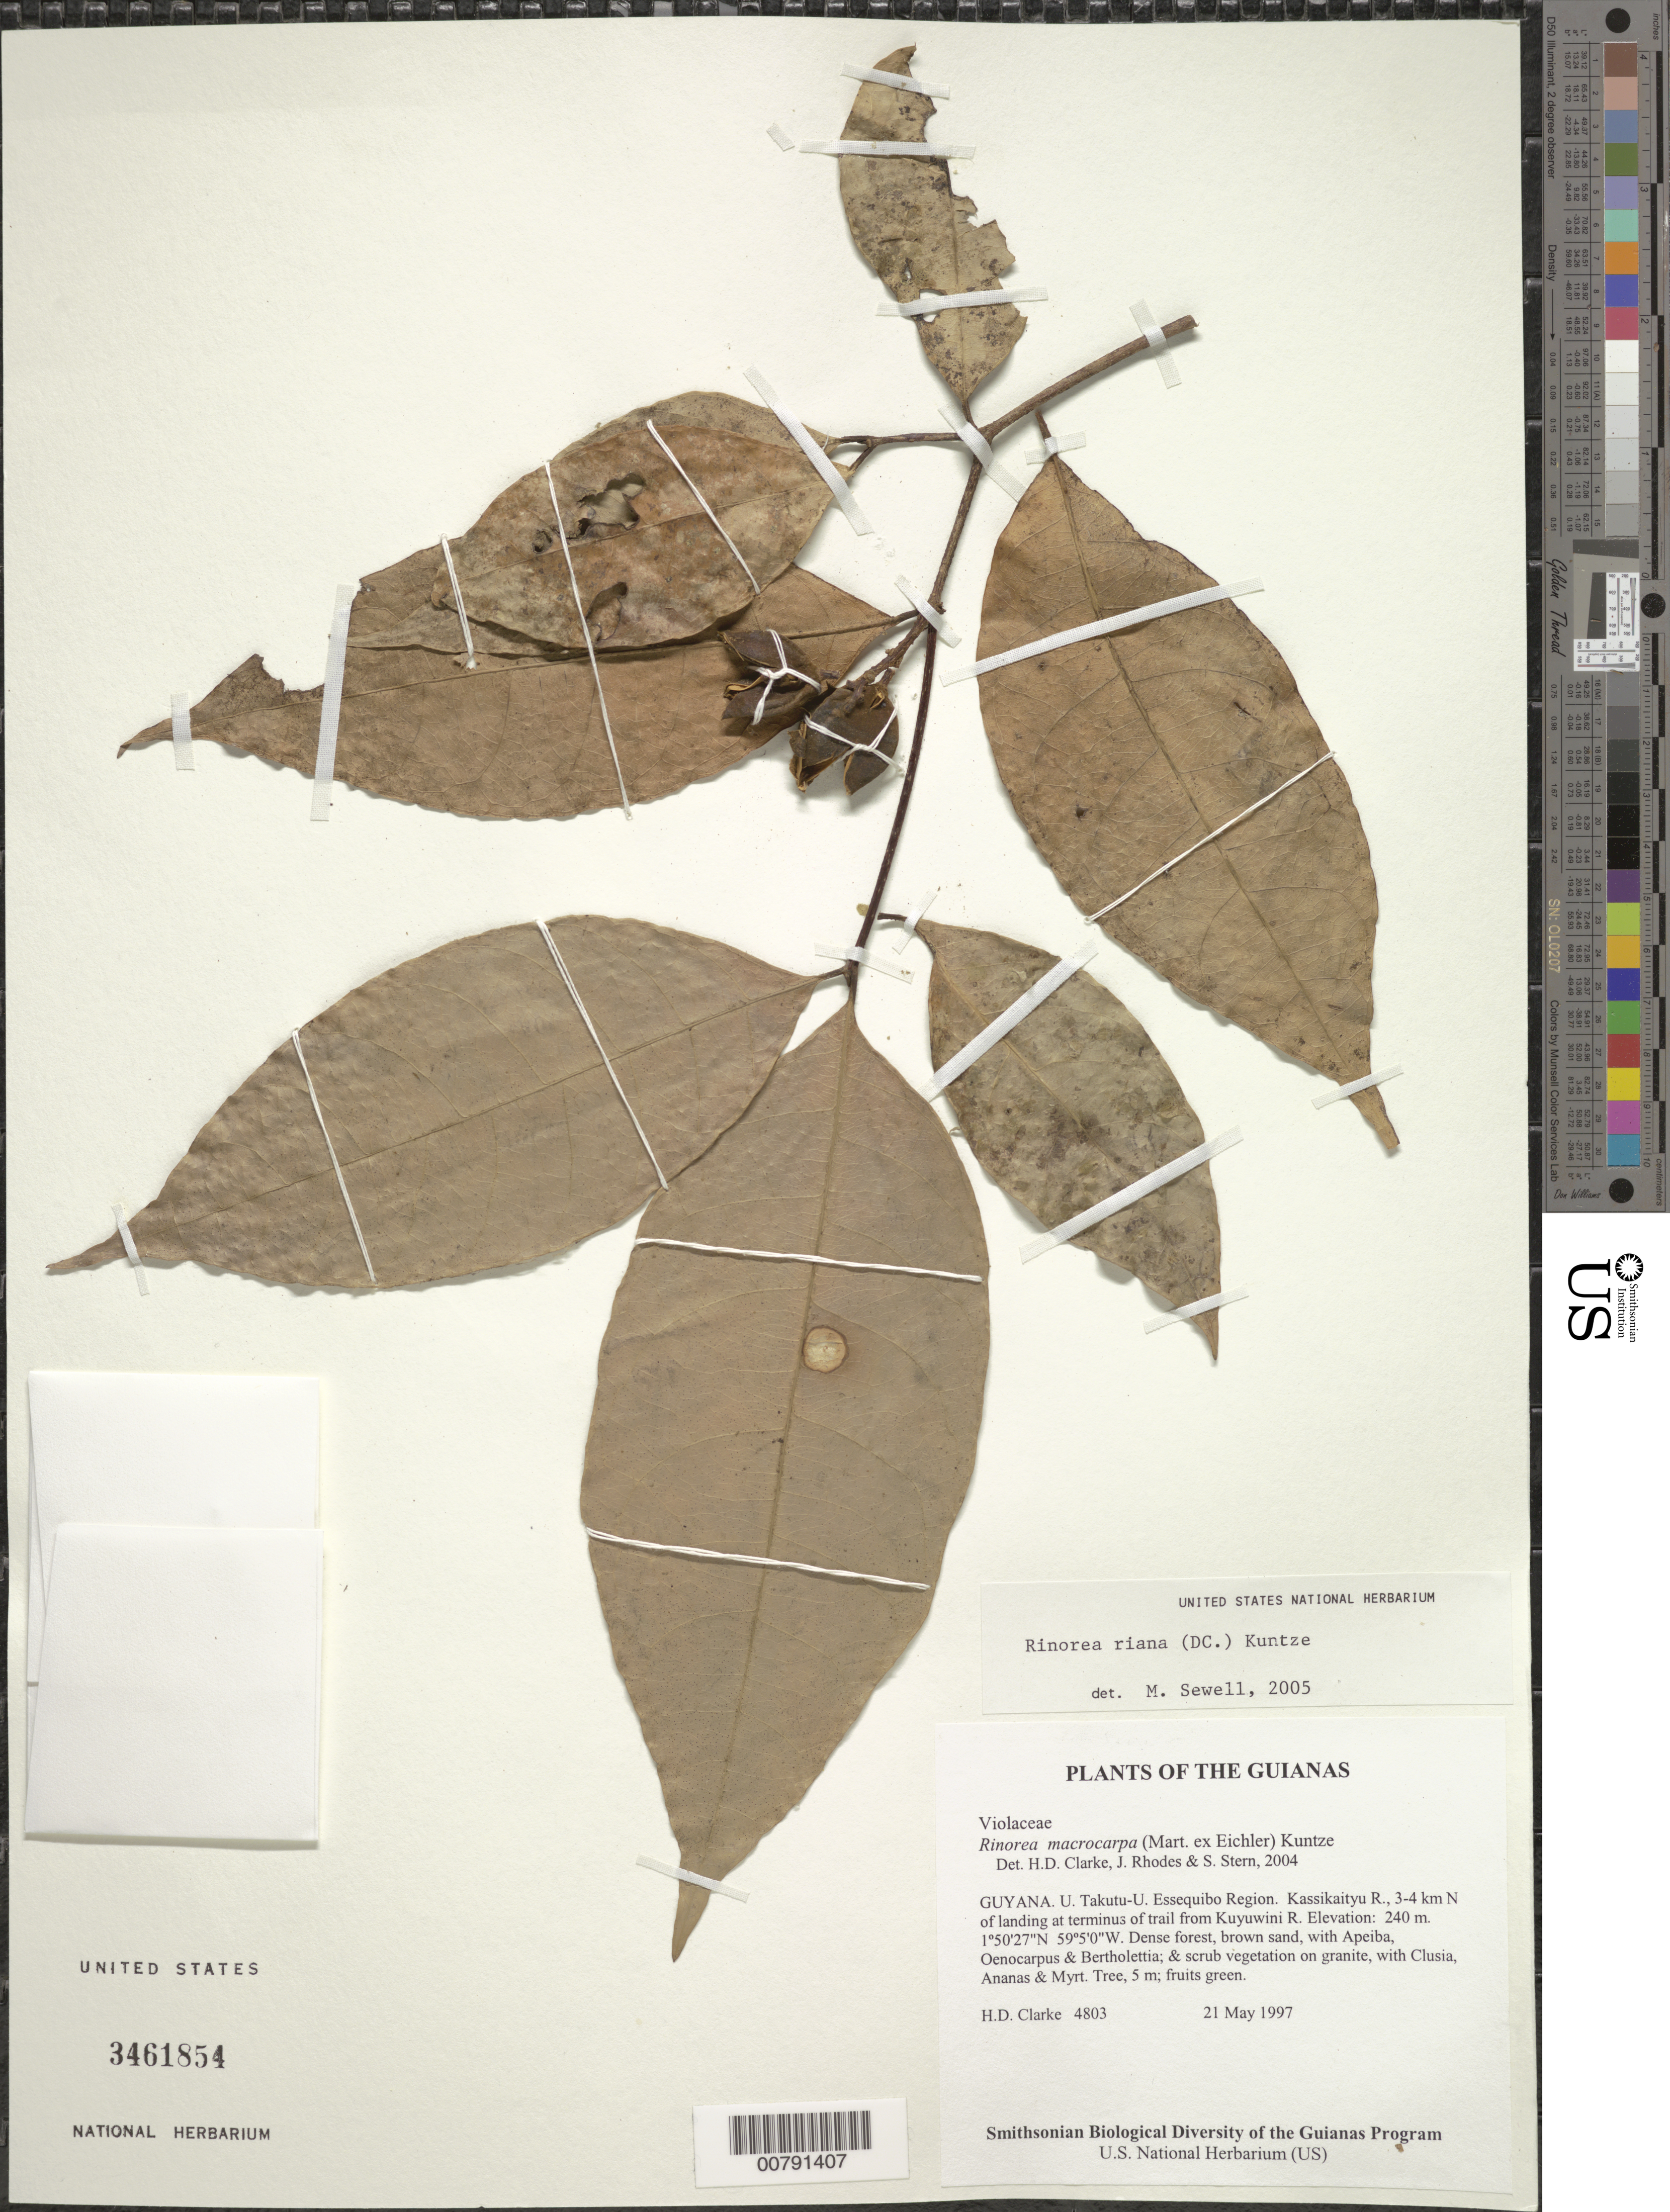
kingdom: Plantae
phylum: Tracheophyta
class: Magnoliopsida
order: Malpighiales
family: Violaceae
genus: Rinorea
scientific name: Rinorea riana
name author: Kuntze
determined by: Sewell, M.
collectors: H. D. Clarke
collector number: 4803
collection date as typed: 21 May 1997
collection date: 1997-05-21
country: Guyana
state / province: U. Takutu-U. Essequibo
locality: Kassikaityu R., 3-4 km N of landing at terminus of trail from Kuyuwini R.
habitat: Dense forest, brown sand, with Apeiba, Oenocarpus & Bertholettia; & scrub vegetation on granite, with Clusia, Ananas & Myrt.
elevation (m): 240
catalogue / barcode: US 3461854